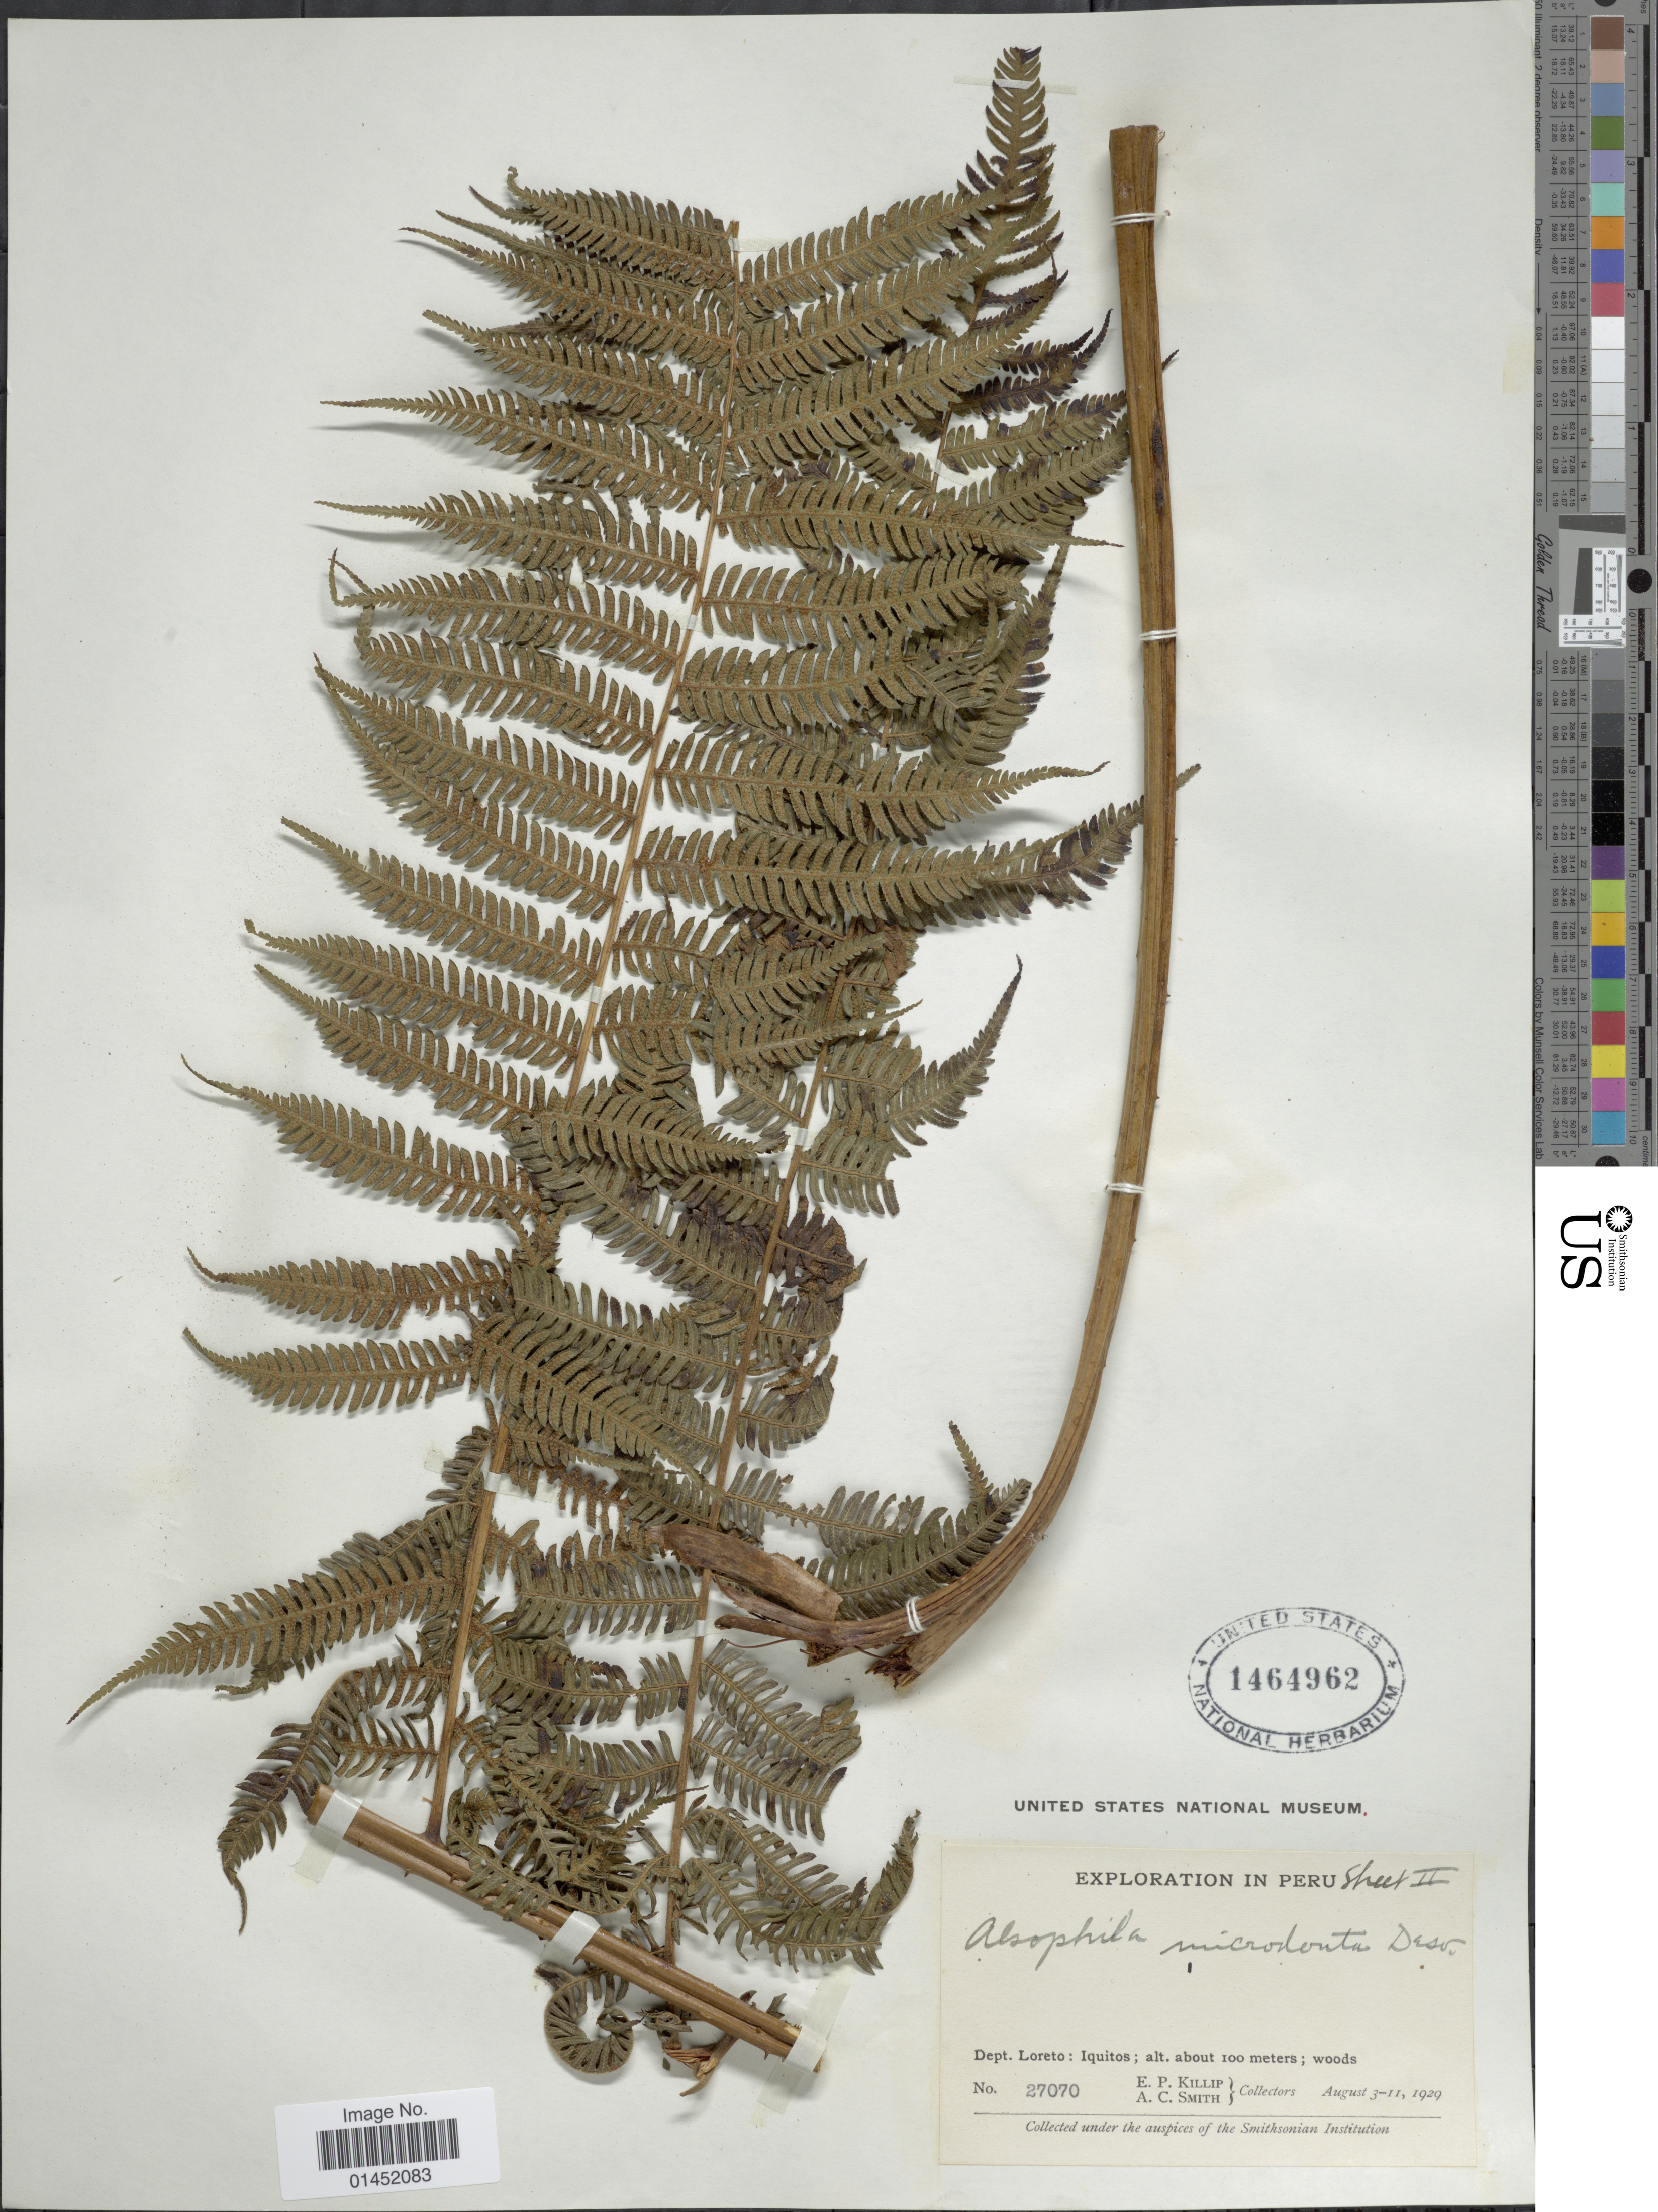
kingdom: Plantae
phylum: Tracheophyta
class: Polypodiopsida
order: Cyatheales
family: Cyatheaceae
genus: Cyathea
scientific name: Cyathea microdonta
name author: (Desv.) Domin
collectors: E. P. Killip & A. C. Smith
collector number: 27070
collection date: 1929-08-03/1929-08-11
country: Peru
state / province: Loreto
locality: Dept Loreto: Iquitos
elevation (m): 100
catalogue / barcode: US 1464962